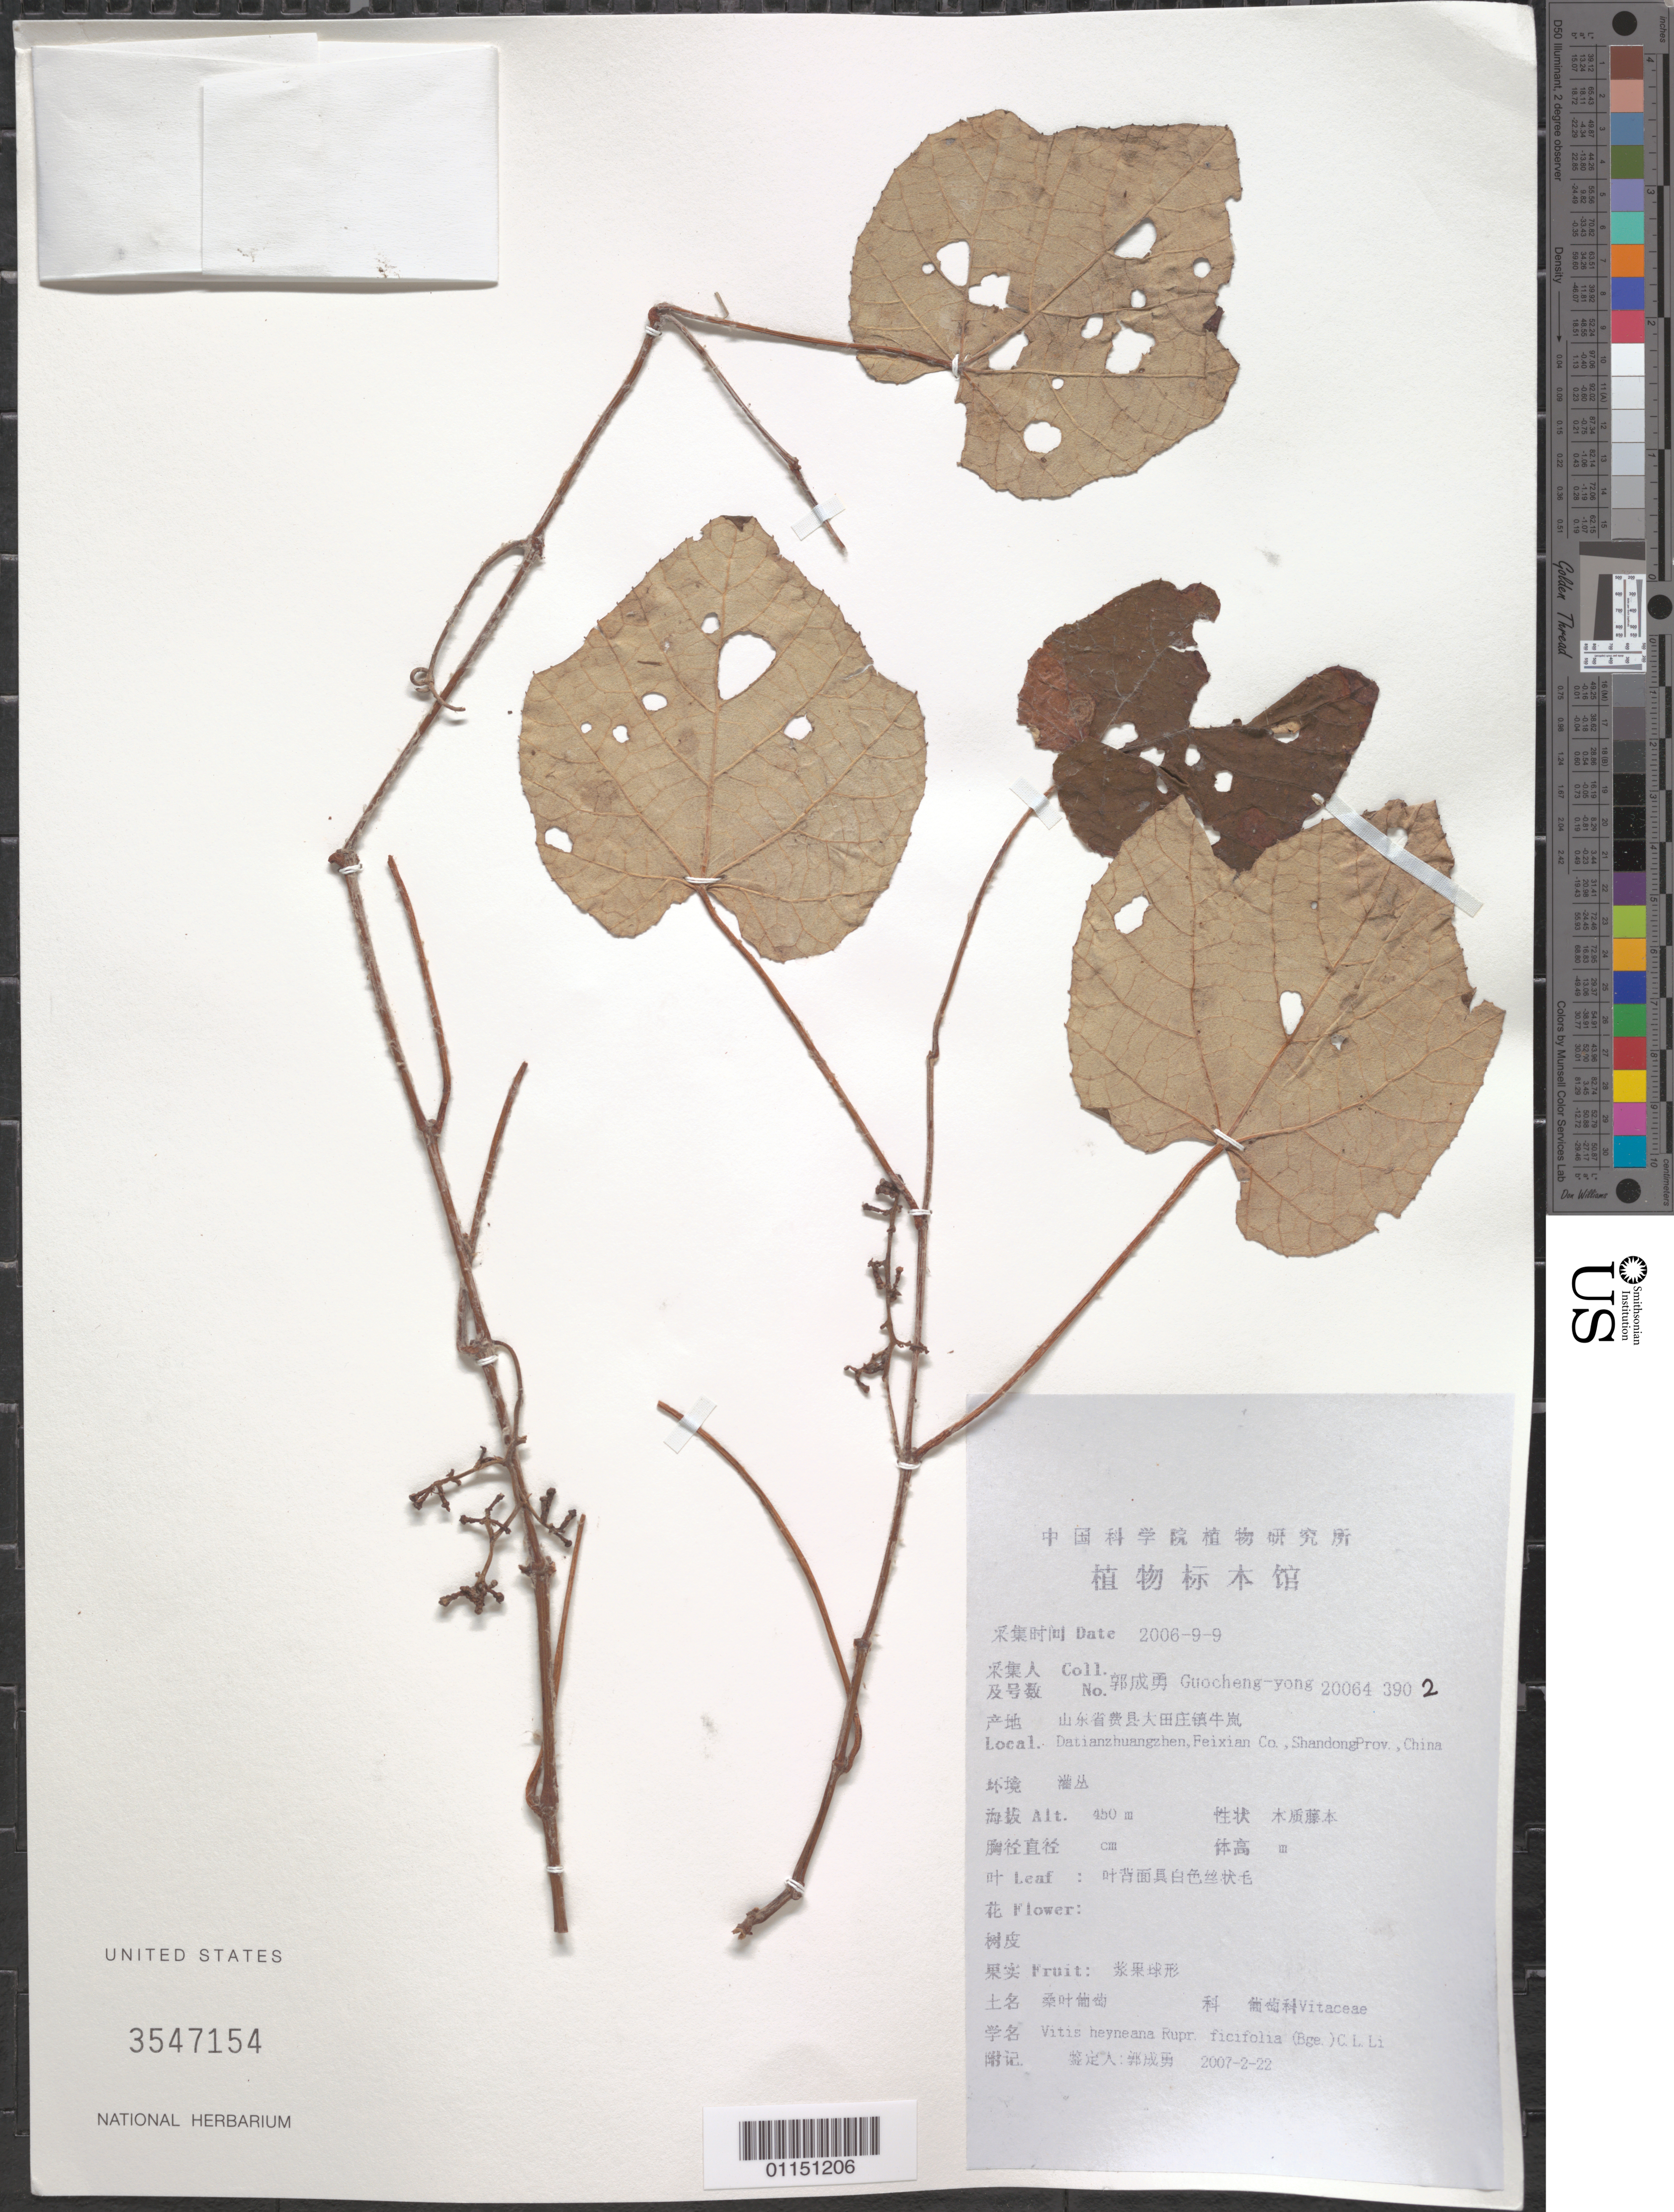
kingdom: Plantae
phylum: Tracheophyta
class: Magnoliopsida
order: Vitales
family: Vitaceae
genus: Vitis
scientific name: Vitis heyneana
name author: A. Roem. & Schult.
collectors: Guo cheng-yong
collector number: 20064 3902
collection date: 2006-09-09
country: China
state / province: Shandong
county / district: Feixian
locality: Datianzhuangzhen.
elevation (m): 450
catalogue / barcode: US 3547154